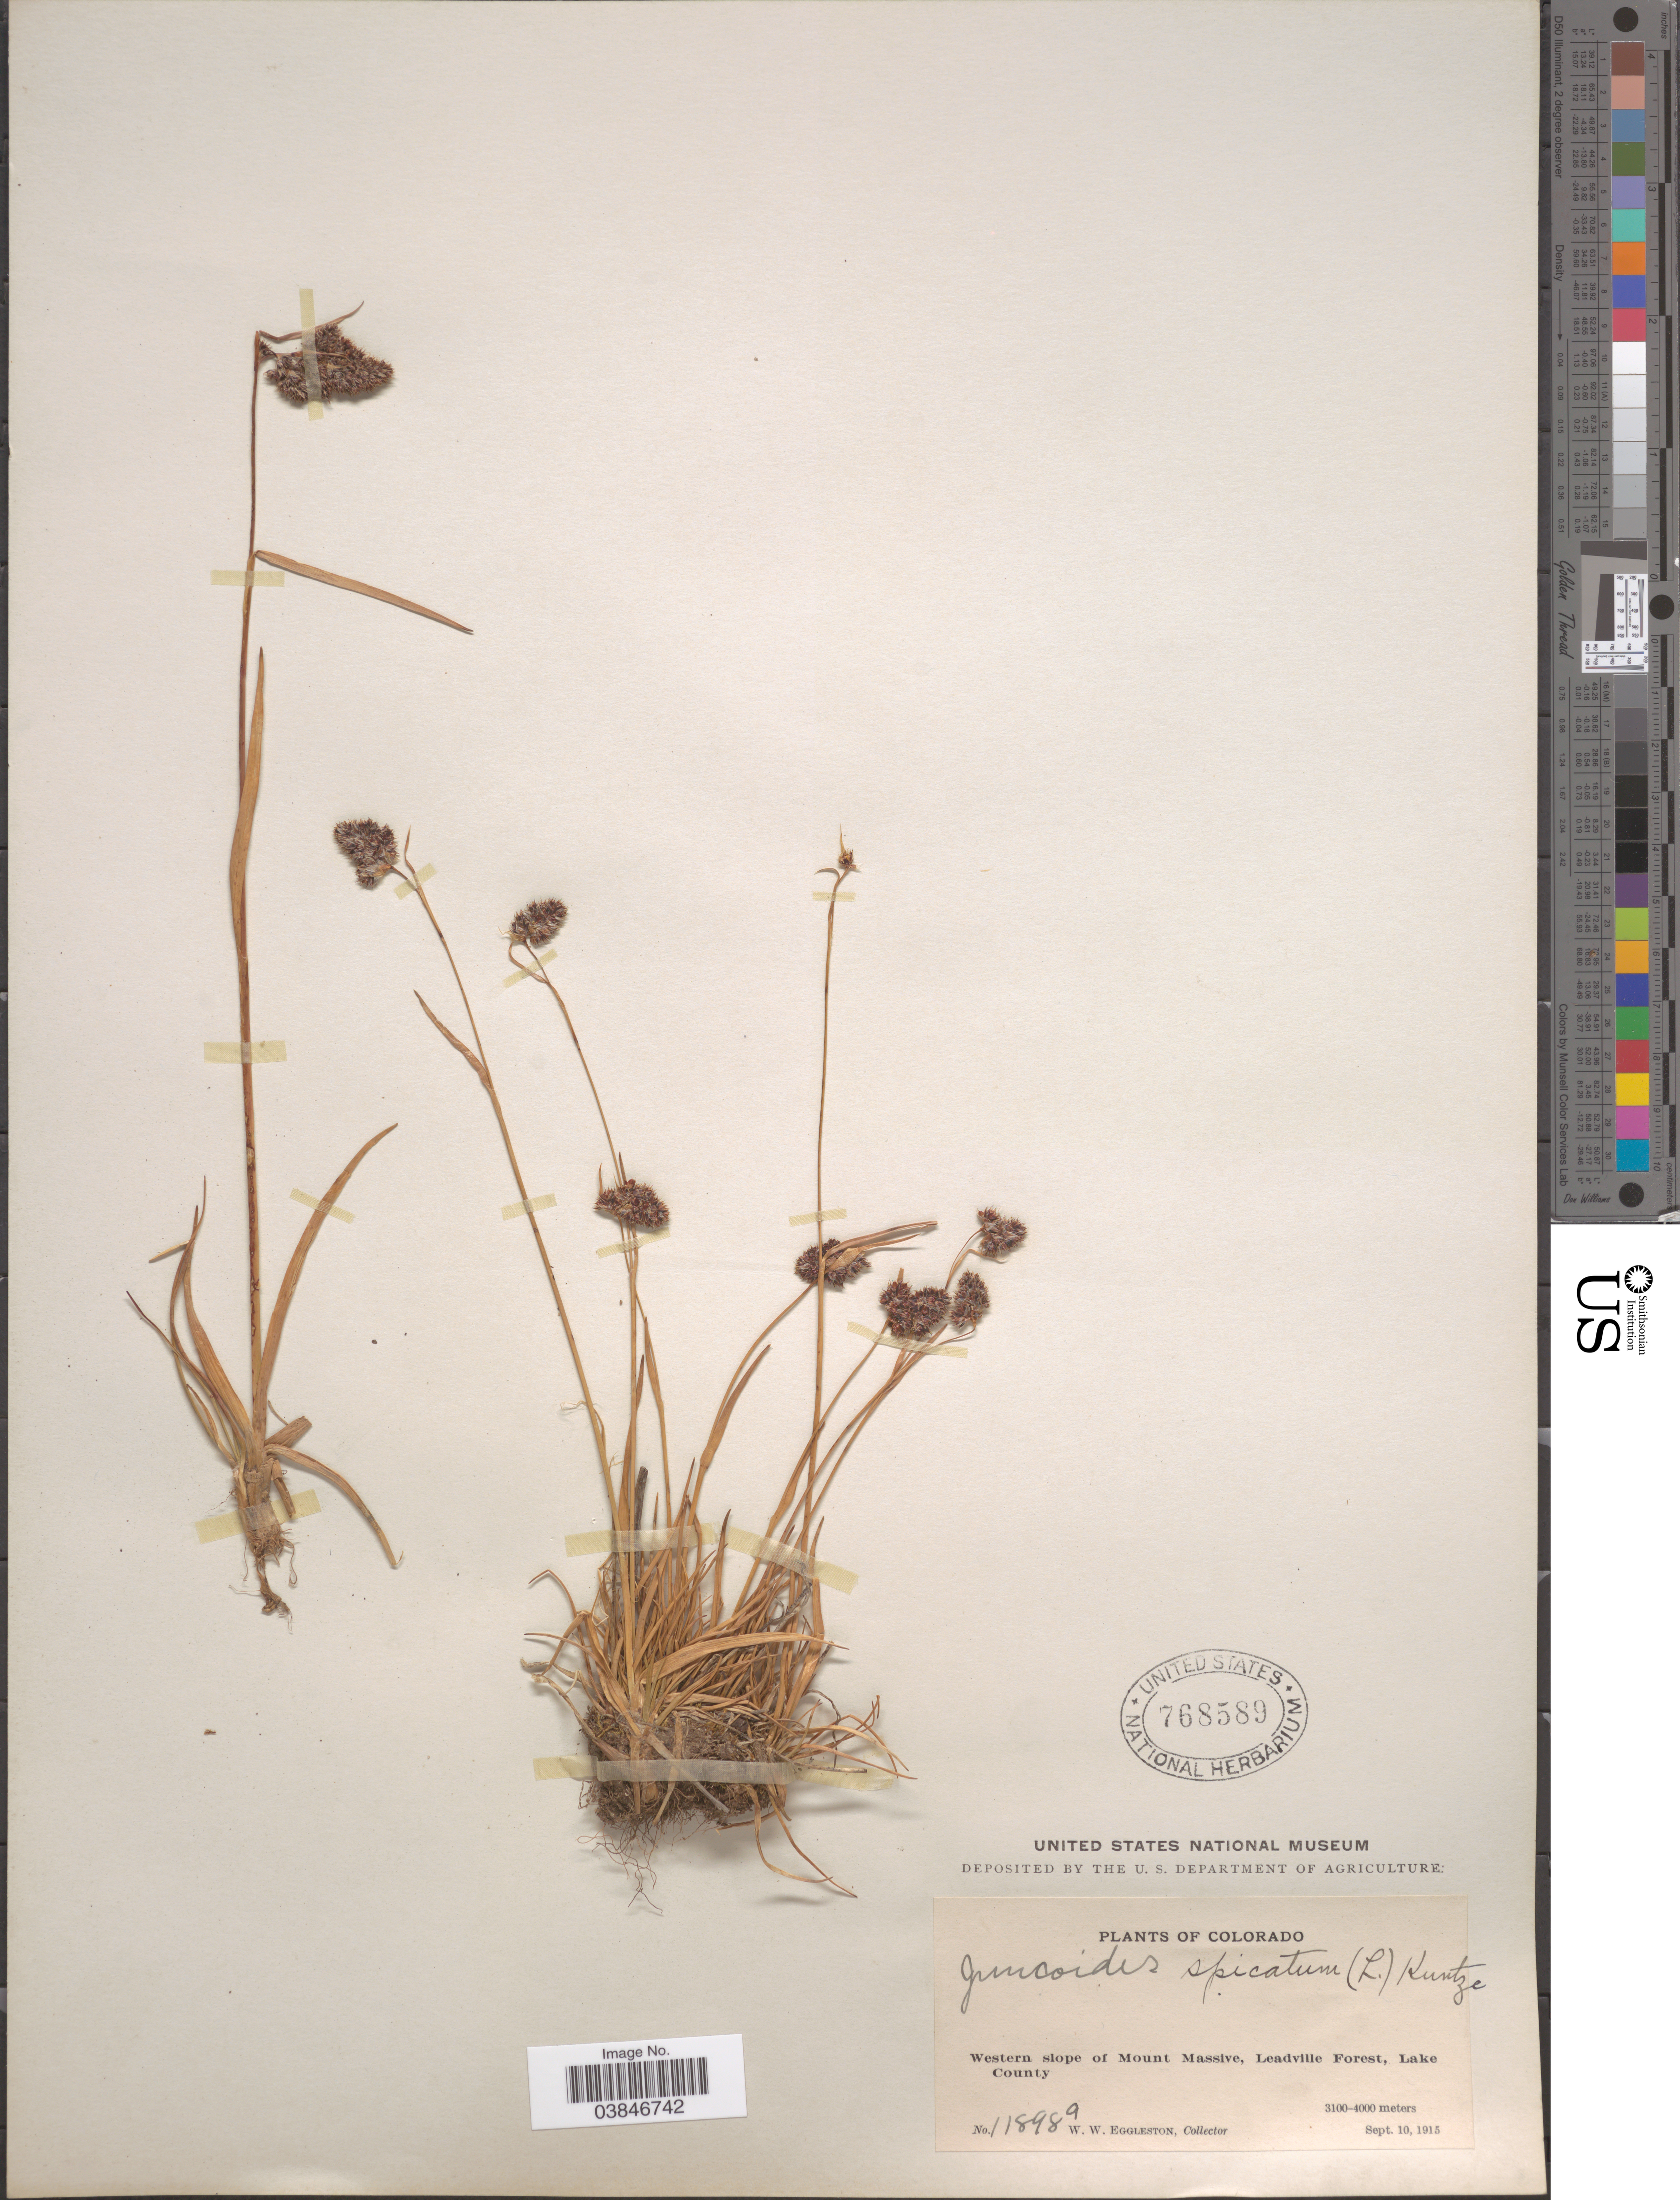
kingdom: Plantae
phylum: Tracheophyta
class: Liliopsida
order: Poales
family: Juncaceae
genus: Luzula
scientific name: Luzula spicata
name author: (L.) DC.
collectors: W. W. Eggleston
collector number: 11898a*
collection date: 1915-09-10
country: United States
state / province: Colorado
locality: Western slope of Mount Massive, Leadville Forest, Lake County.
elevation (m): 3100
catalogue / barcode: US 768589